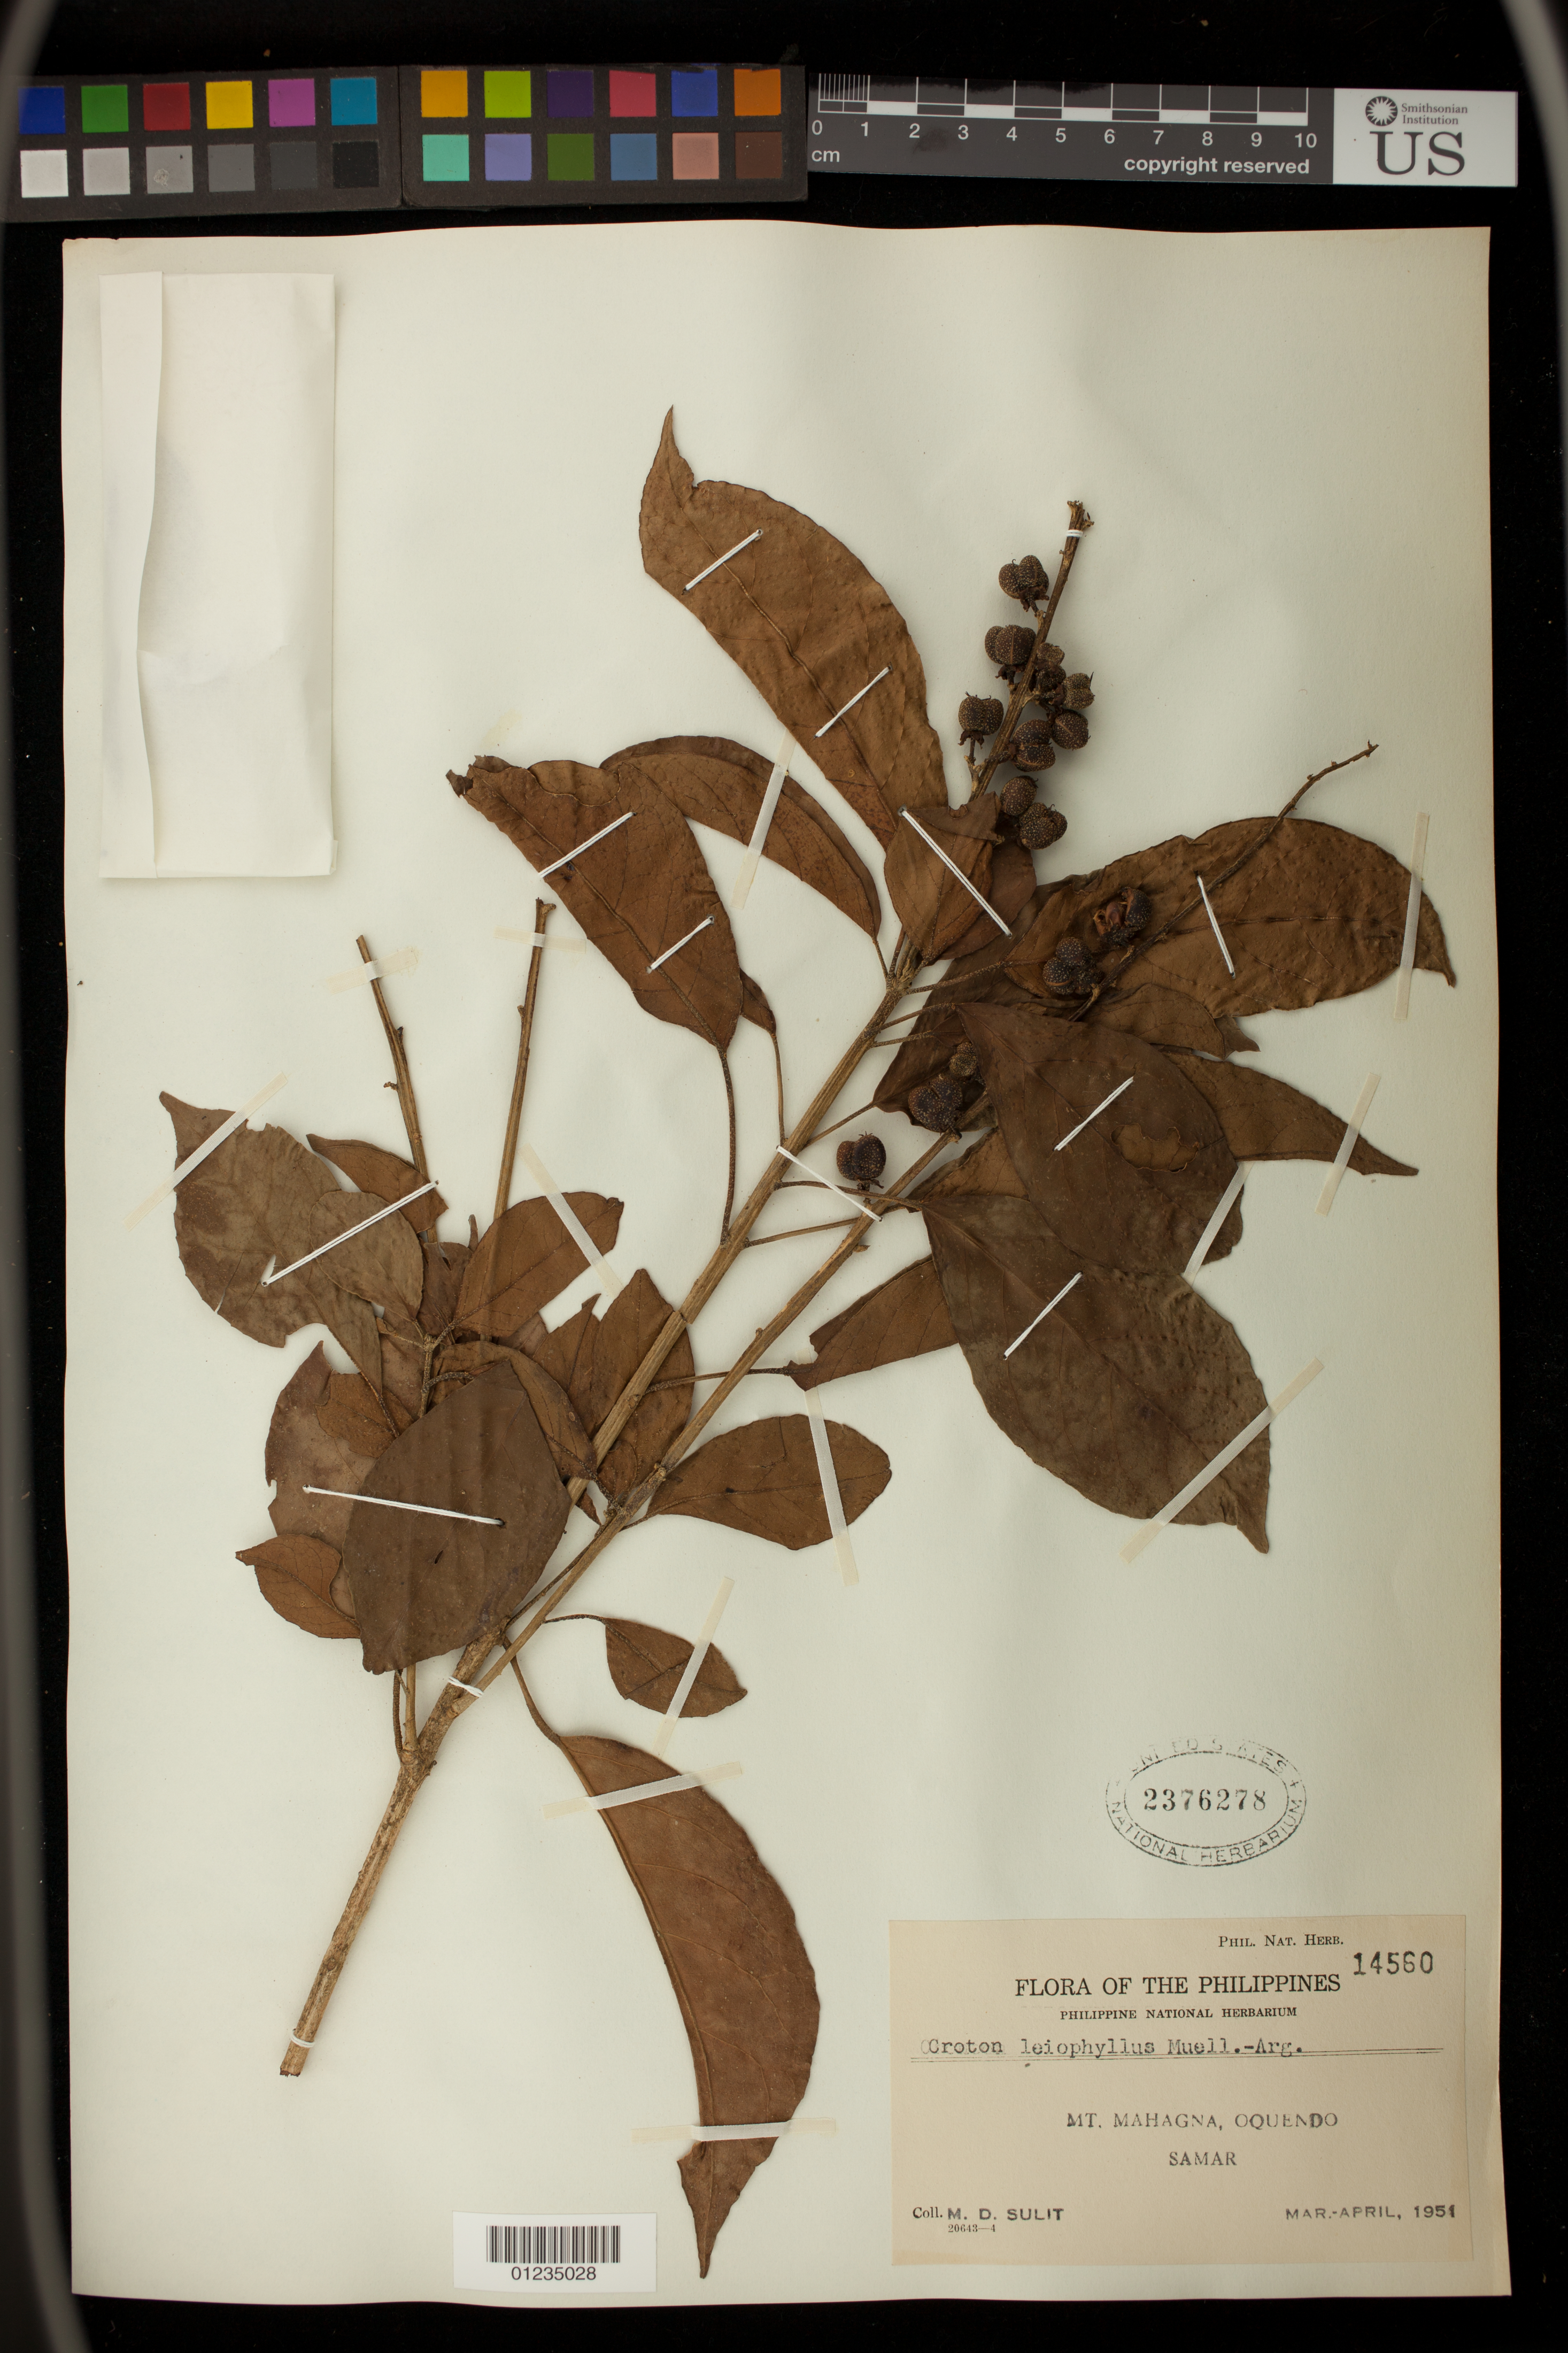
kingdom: Plantae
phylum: Tracheophyta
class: Magnoliopsida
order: Malpighiales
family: Euphorbiaceae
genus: Croton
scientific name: Croton leiophyllus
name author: Müll. Arg.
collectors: M. Sulit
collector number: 206434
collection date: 1951-03/1951-04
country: Philippines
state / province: Eastern Visayas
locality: Samar, Mt. Mahagna, Oquendo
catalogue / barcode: US 2376278